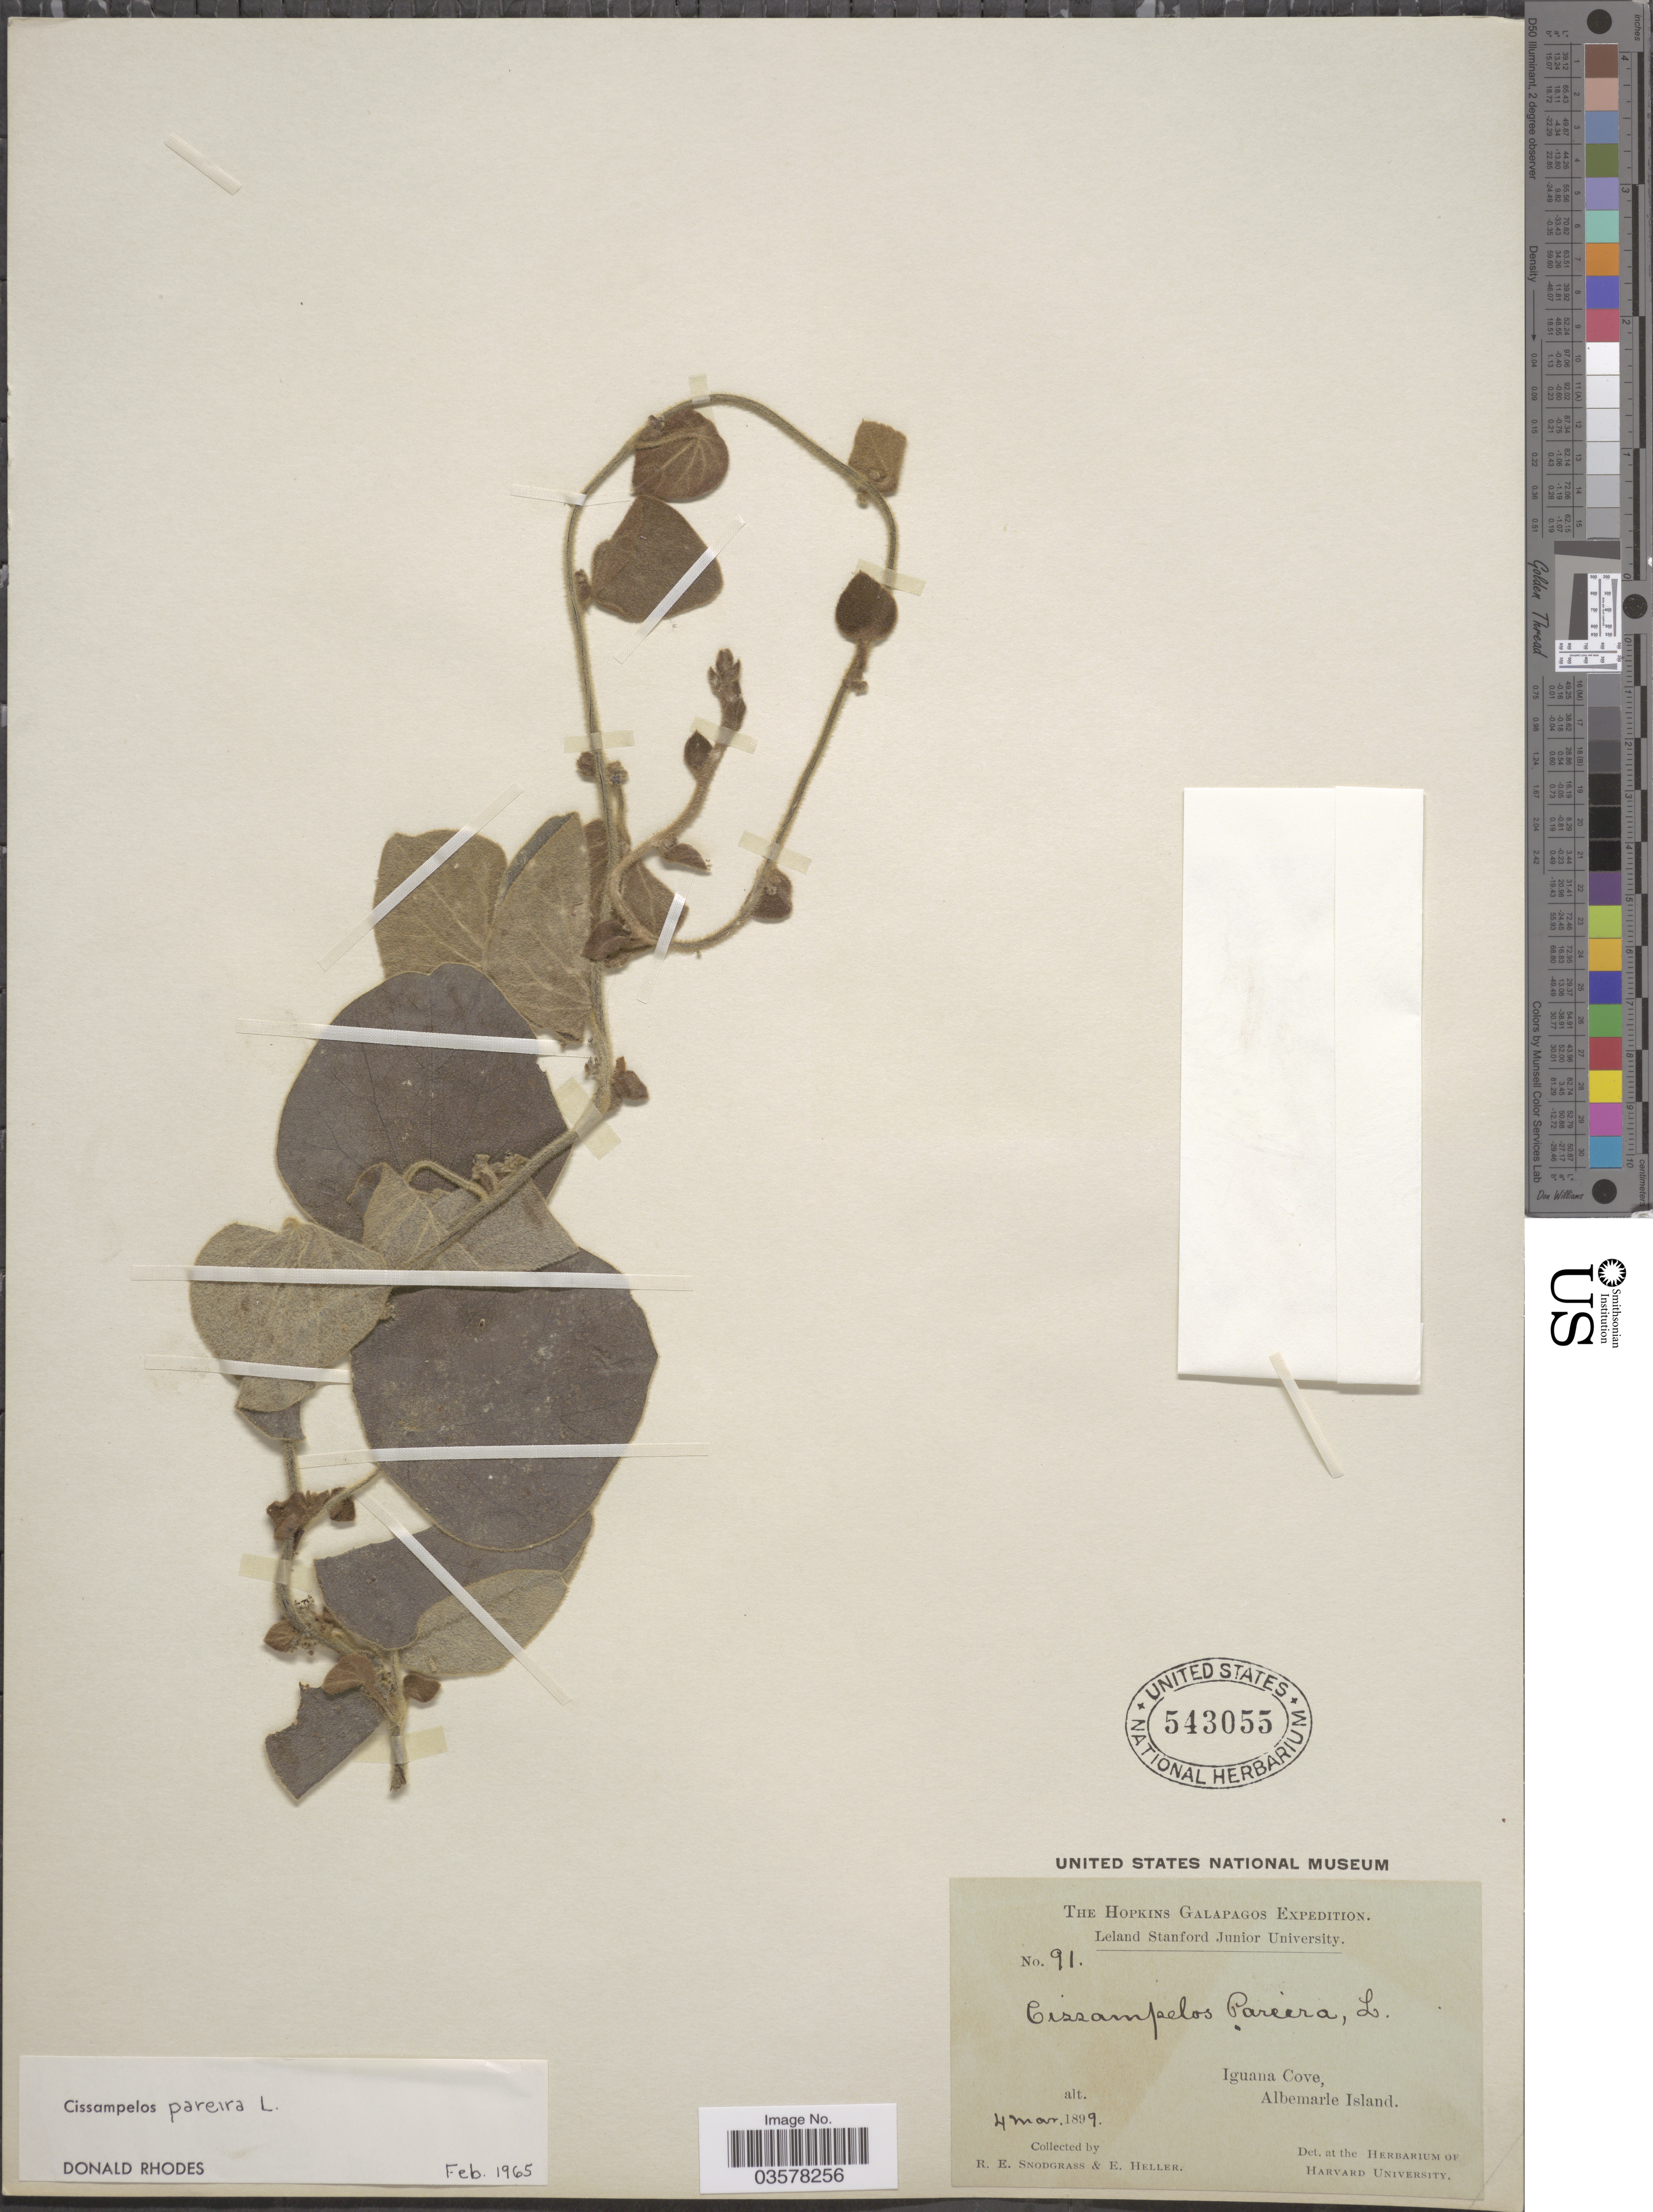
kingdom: Plantae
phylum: Tracheophyta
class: Magnoliopsida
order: Ranunculales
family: Menispermaceae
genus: Cissampelos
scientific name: Cissampelos pareira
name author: L.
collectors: R. E. Snodgrass & E. Heller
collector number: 91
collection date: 1899-03-04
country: Ecuador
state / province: Colón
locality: Galapagos. Iguana Cove, Albemarle Island.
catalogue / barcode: US 543055